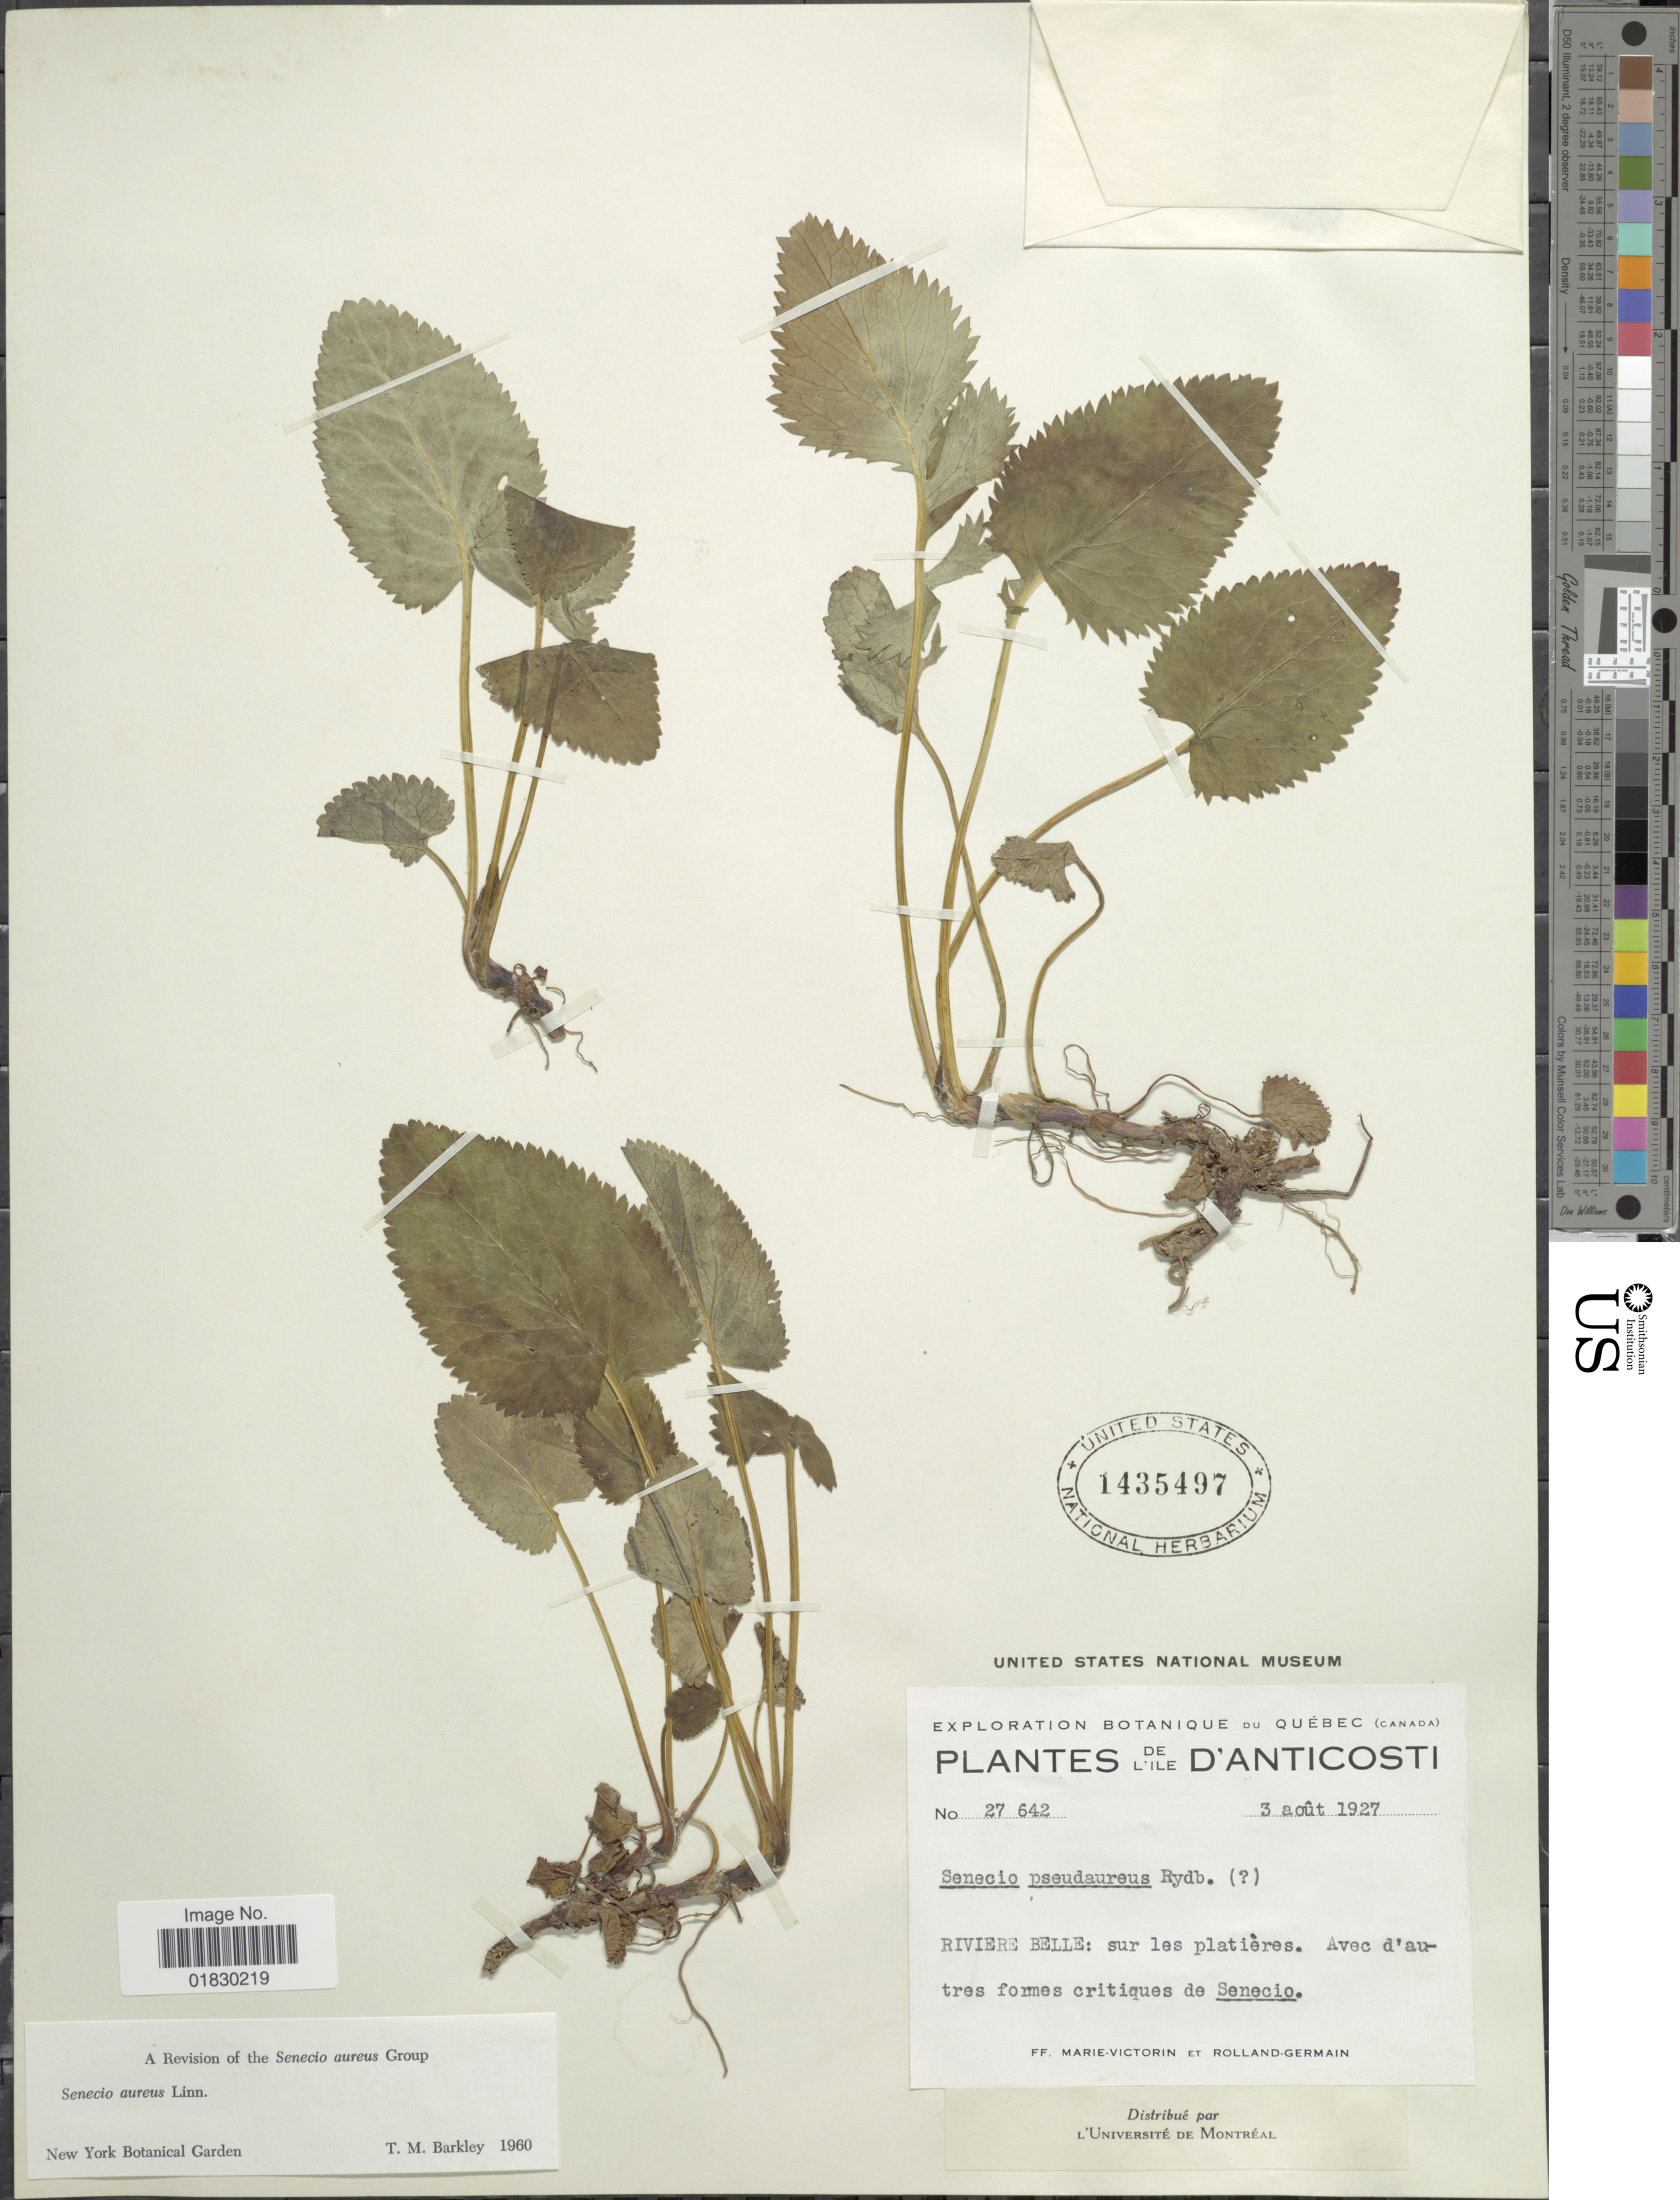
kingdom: Plantae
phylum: Tracheophyta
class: Magnoliopsida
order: Asterales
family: Asteraceae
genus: Packera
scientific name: Packera aurea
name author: (L.) Á. Löve & D. Löve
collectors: F. Marie-Victorin & Rolland-Germain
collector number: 27642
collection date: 1927-08-03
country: Canada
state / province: Quebec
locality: De L' Ile D' Anticosti, Riviere Belle: sur les platieres, Avec d'autres formes critiques de Senecio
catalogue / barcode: US 1435497